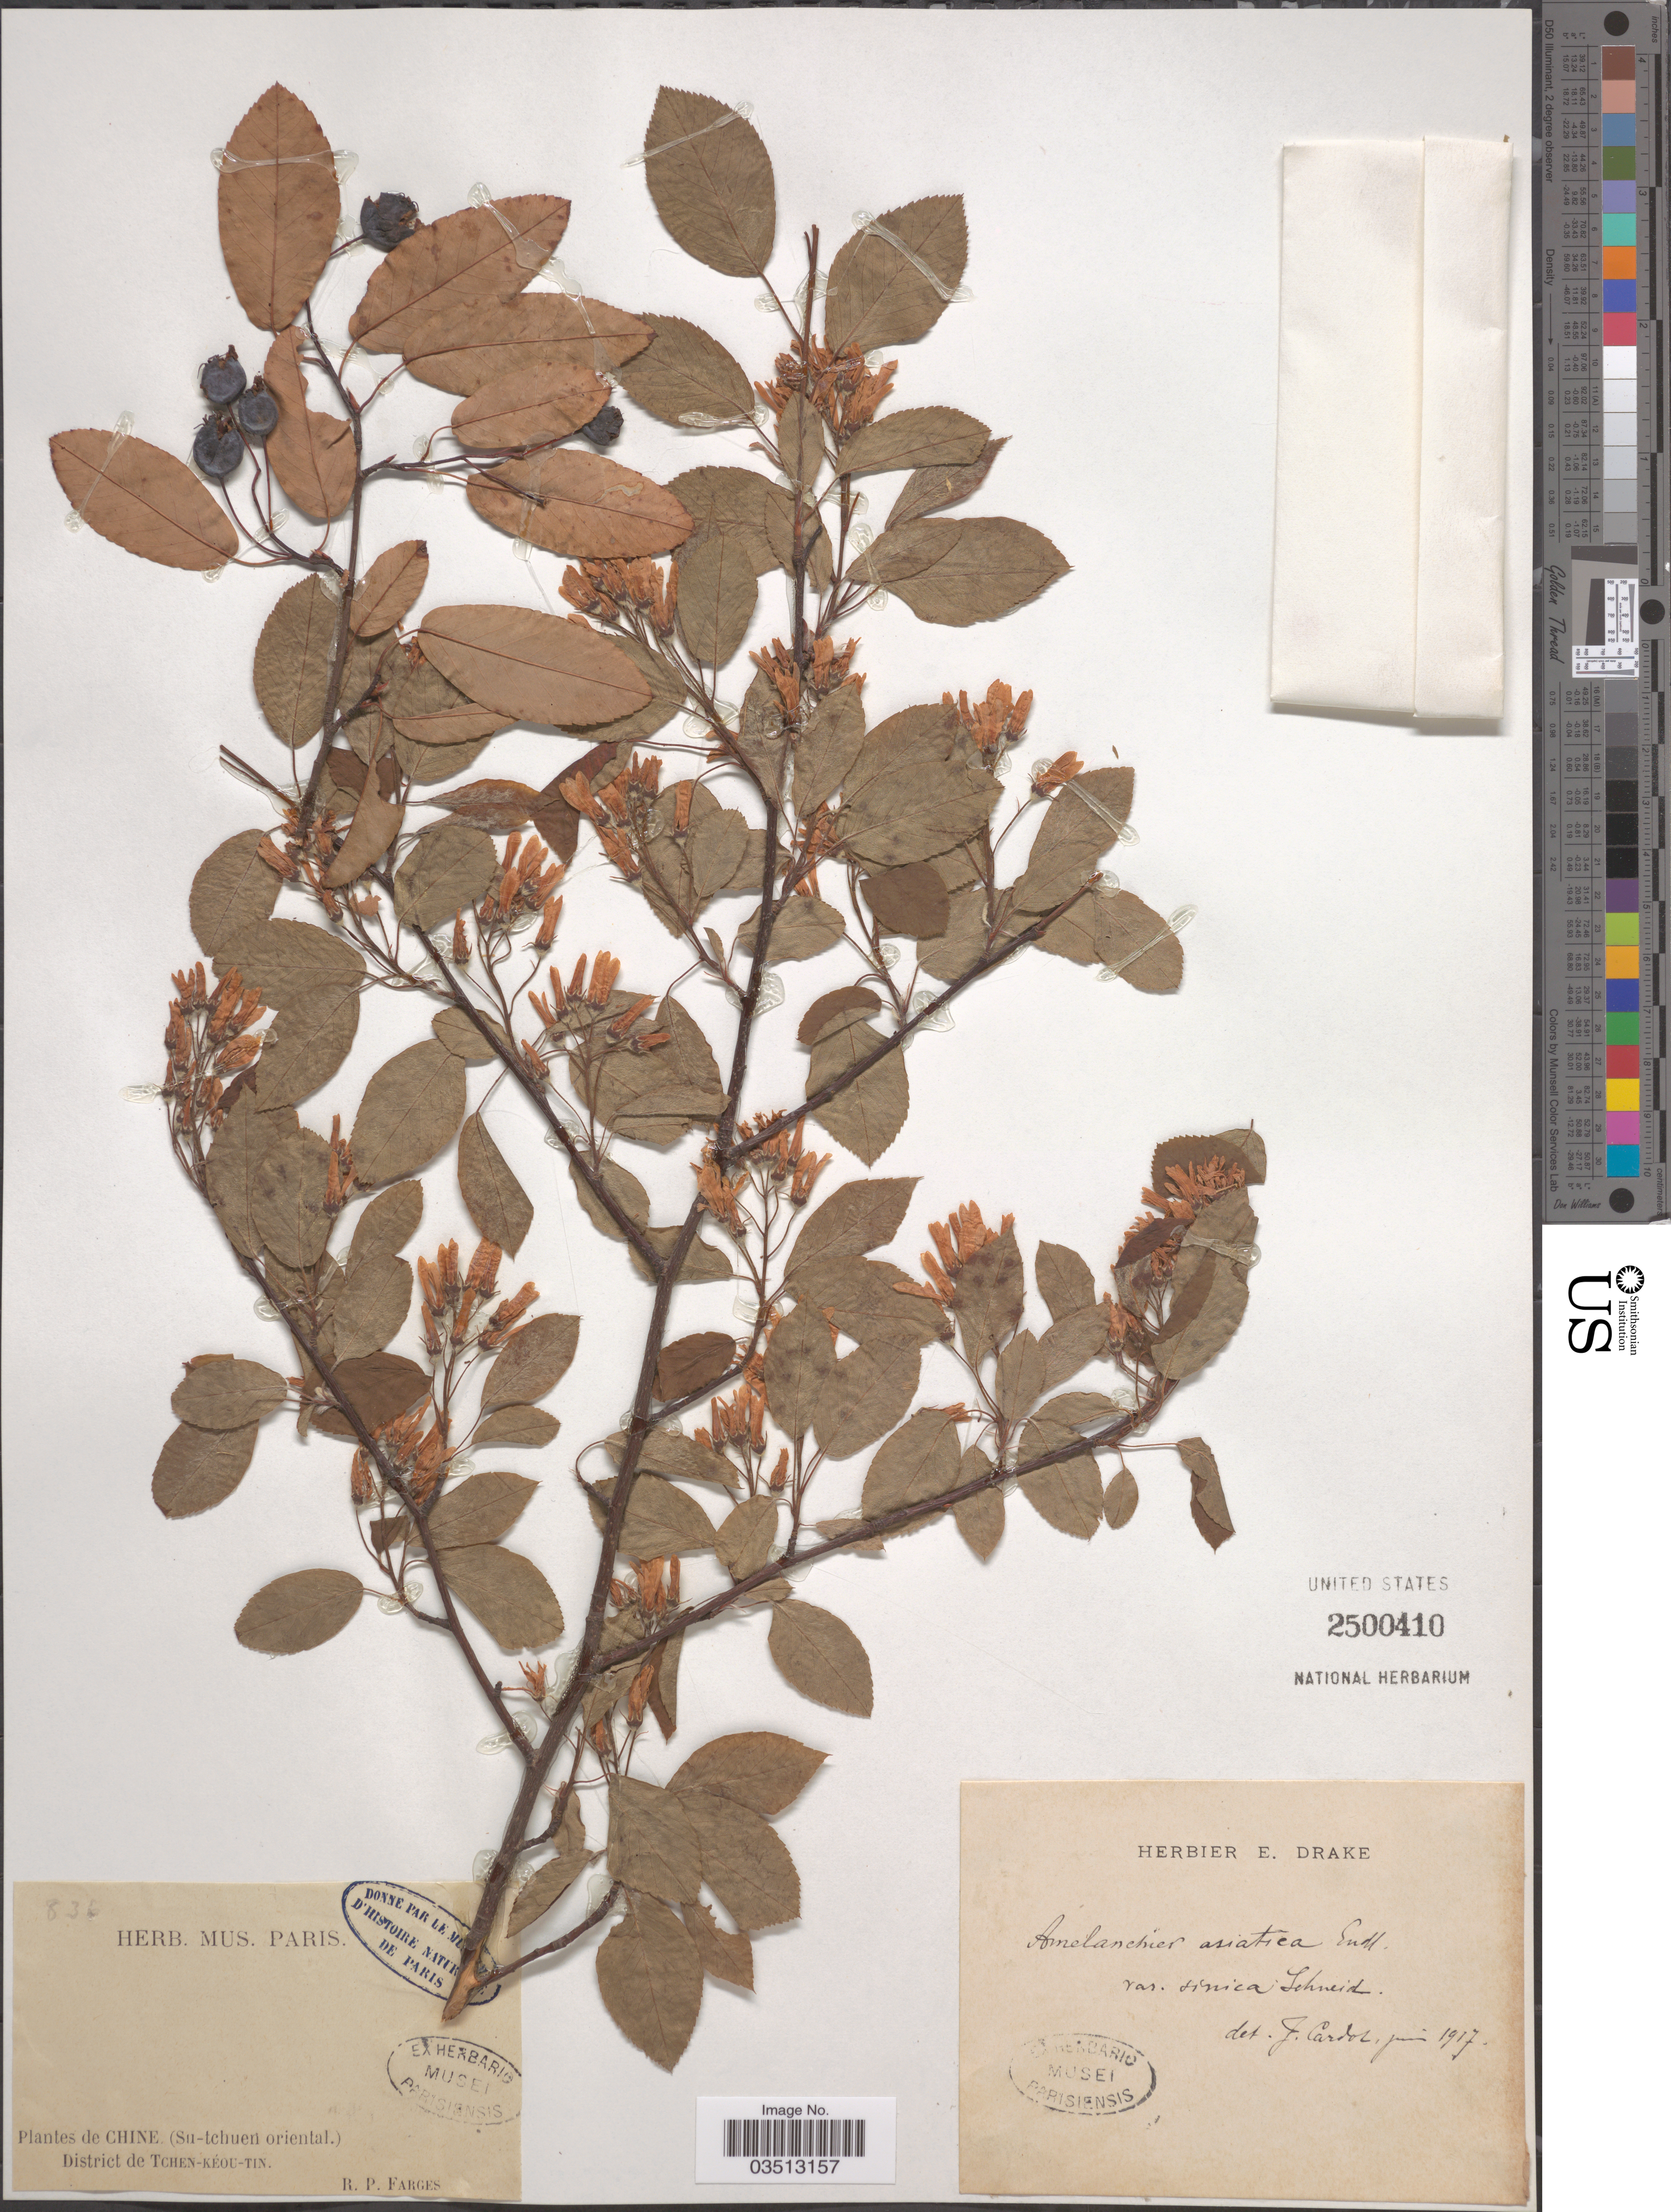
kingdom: Plantae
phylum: Tracheophyta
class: Magnoliopsida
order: Rosales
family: Rosaceae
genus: Amelanchier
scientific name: Amelanchier asiatica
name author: (Siebold & Zucc.) Endl. ex Walp.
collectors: R. Farges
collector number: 836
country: China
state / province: Sichuan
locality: (Su-tchuen oriental.). District de Tchen-Kéou-Tin.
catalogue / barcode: US 2500410